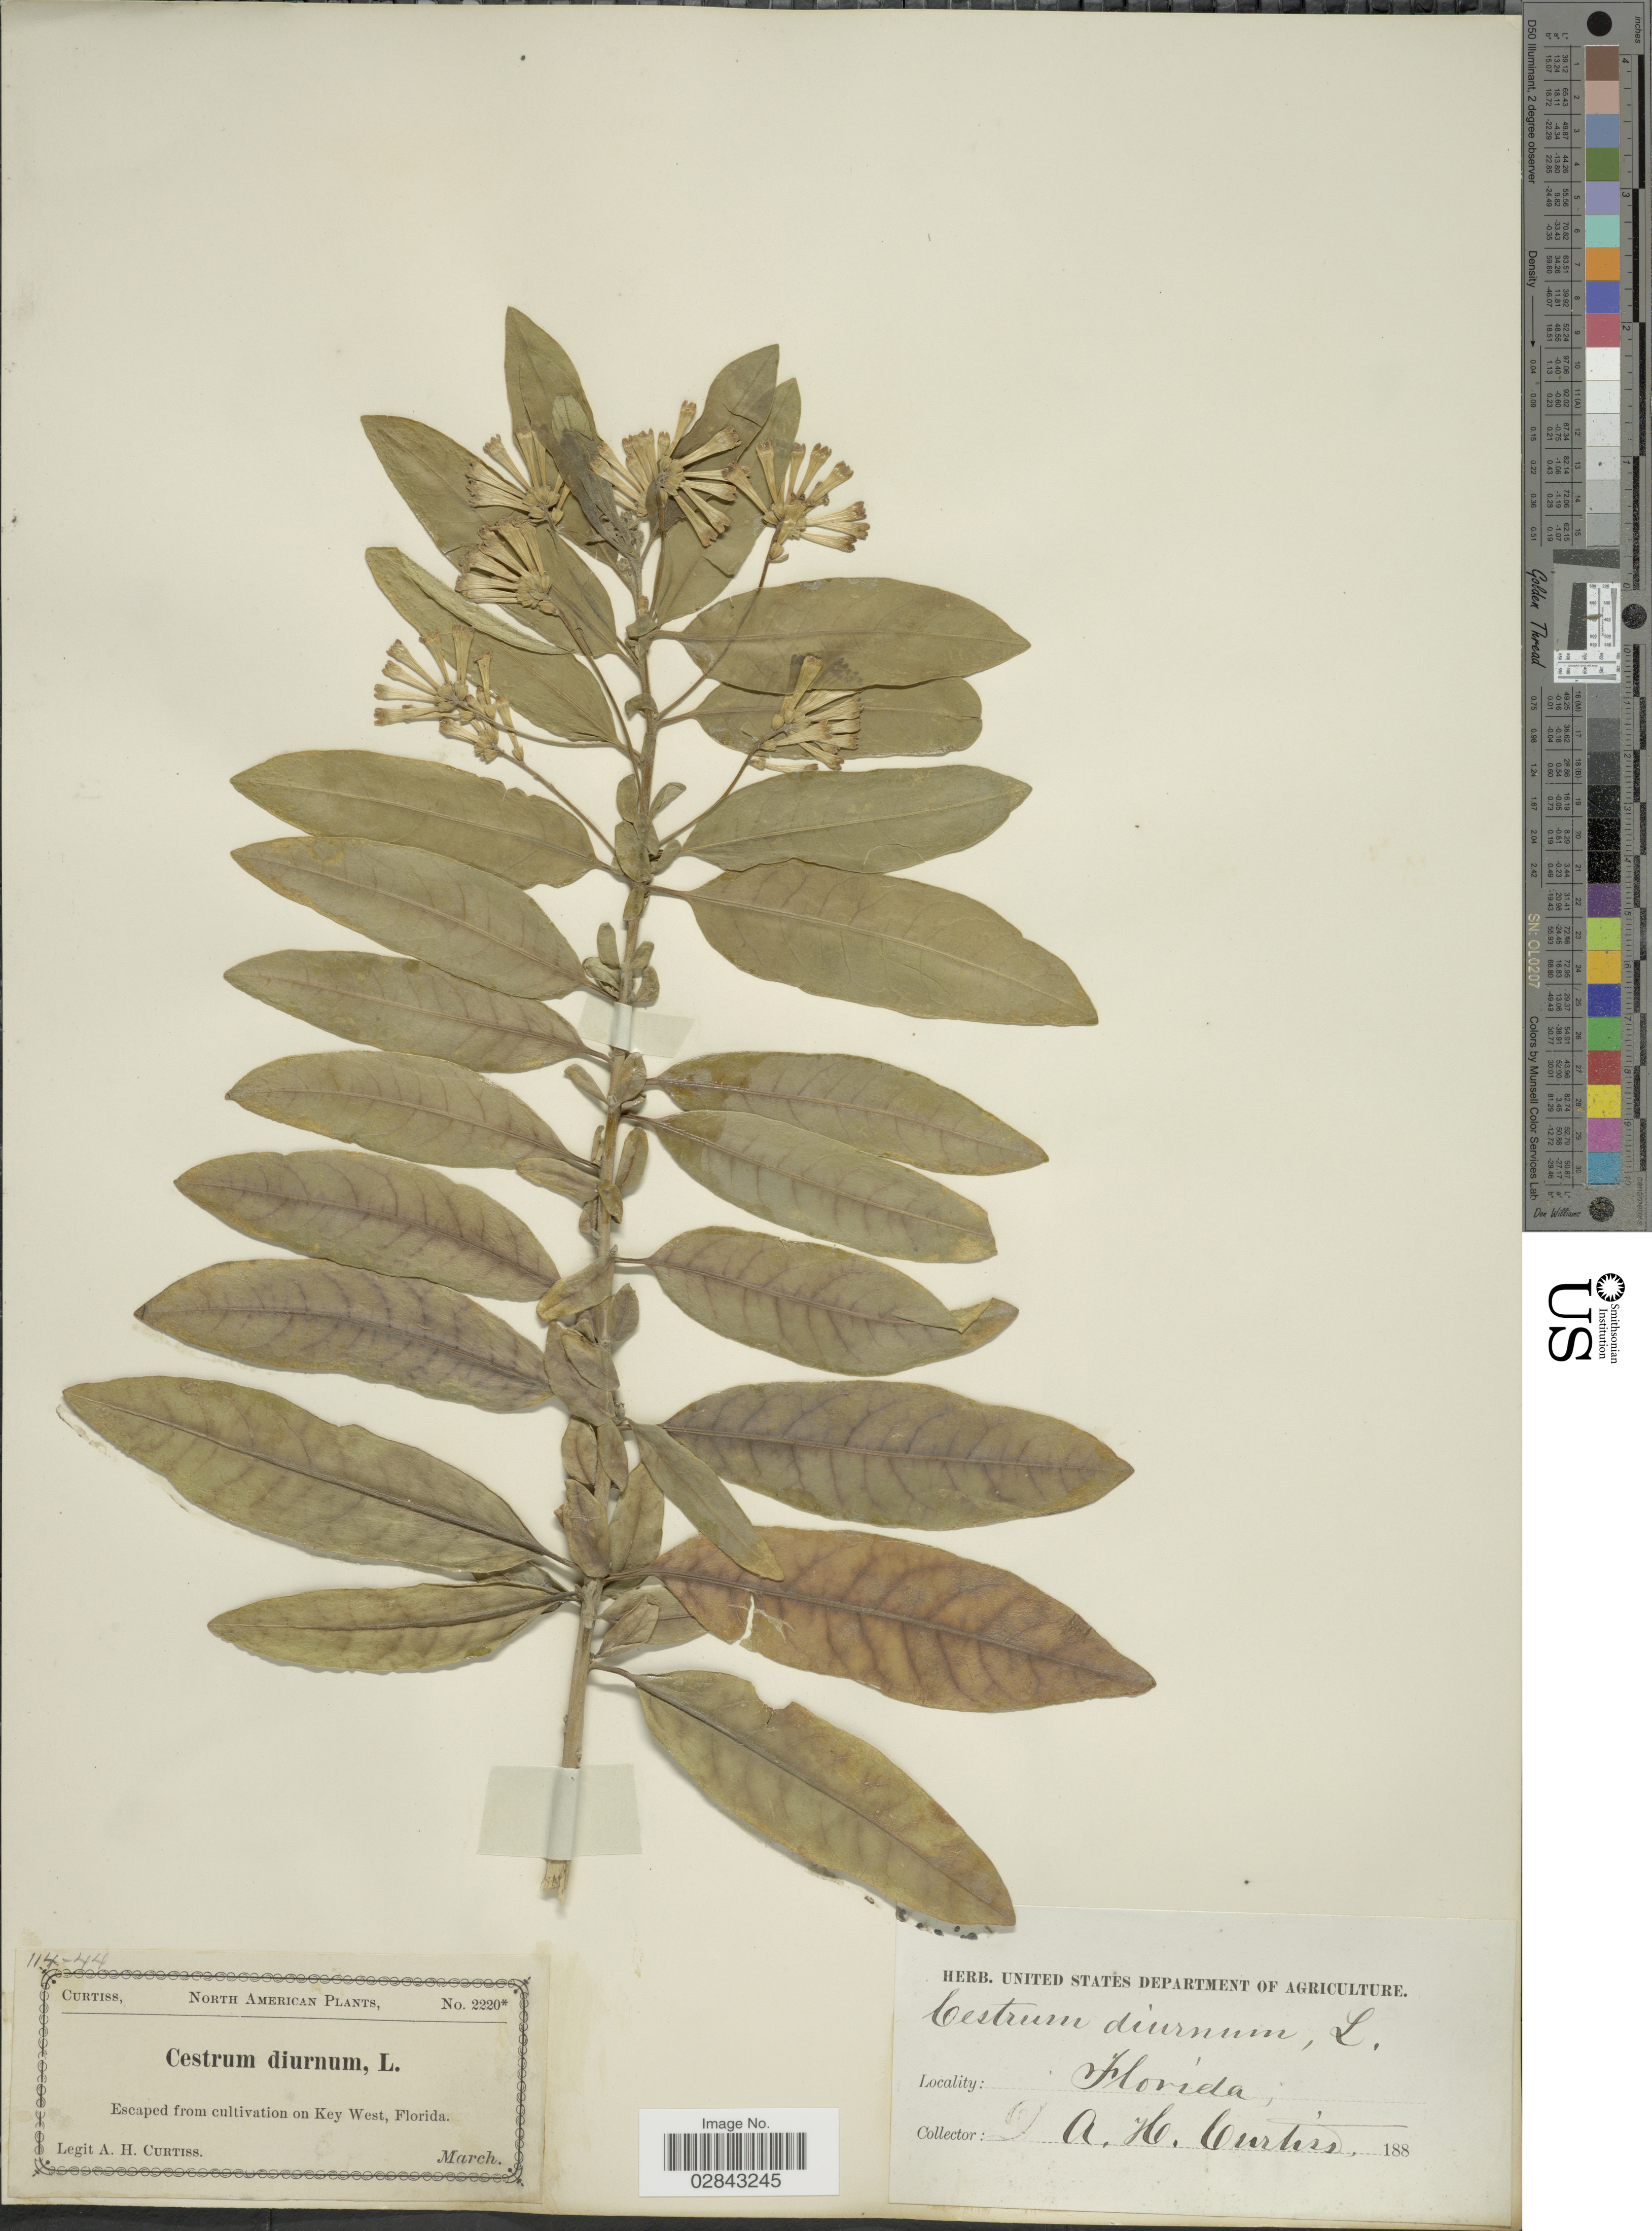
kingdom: Plantae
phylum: Tracheophyta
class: Magnoliopsida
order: Solanales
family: Solanaceae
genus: Cestrum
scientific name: Cestrum diurnum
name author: L.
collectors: A. H. Curtiss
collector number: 2220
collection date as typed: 188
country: United States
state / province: Florida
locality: Escaped from cultivation on Key West.